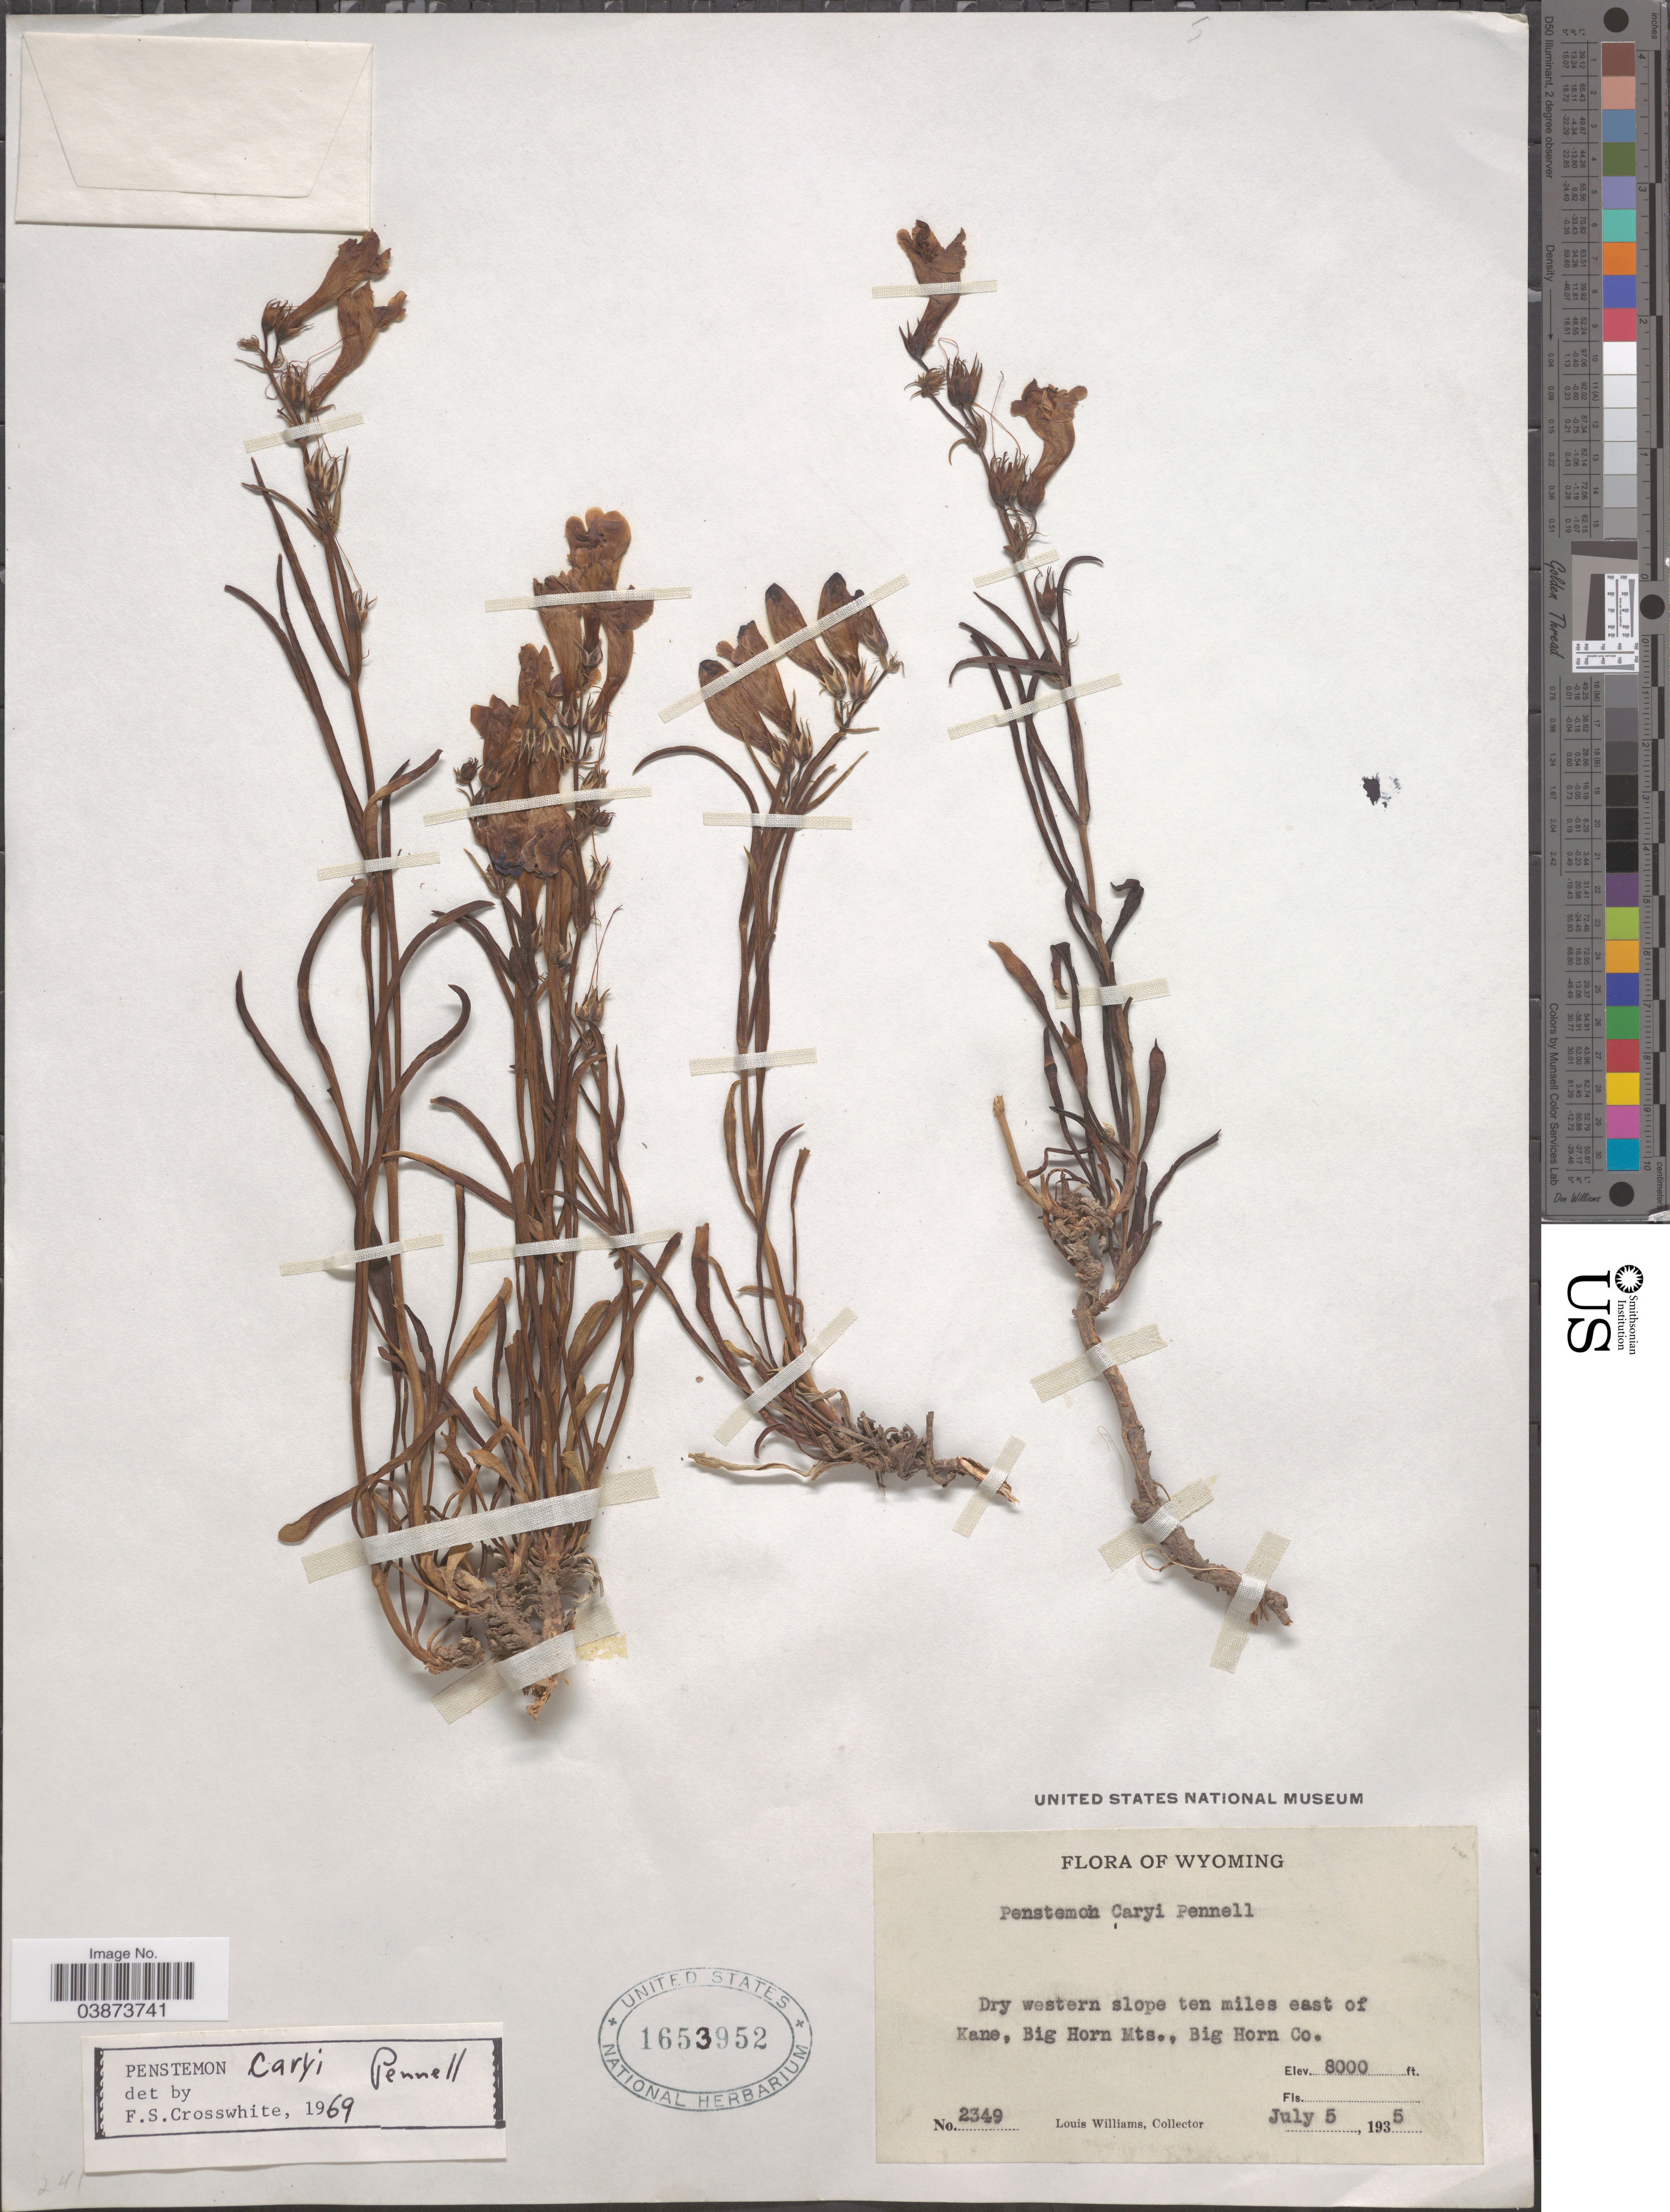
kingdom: Plantae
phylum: Tracheophyta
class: Magnoliopsida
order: Lamiales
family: Plantaginaceae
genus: Penstemon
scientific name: Penstemon caryi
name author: Pennell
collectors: L. Williams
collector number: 2349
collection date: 1935-07-05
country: United States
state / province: Wyoming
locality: Dry western slope ten miles east of Kane, Big Horn Mts. Big Horn Co.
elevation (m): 2438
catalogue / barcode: US 1653952